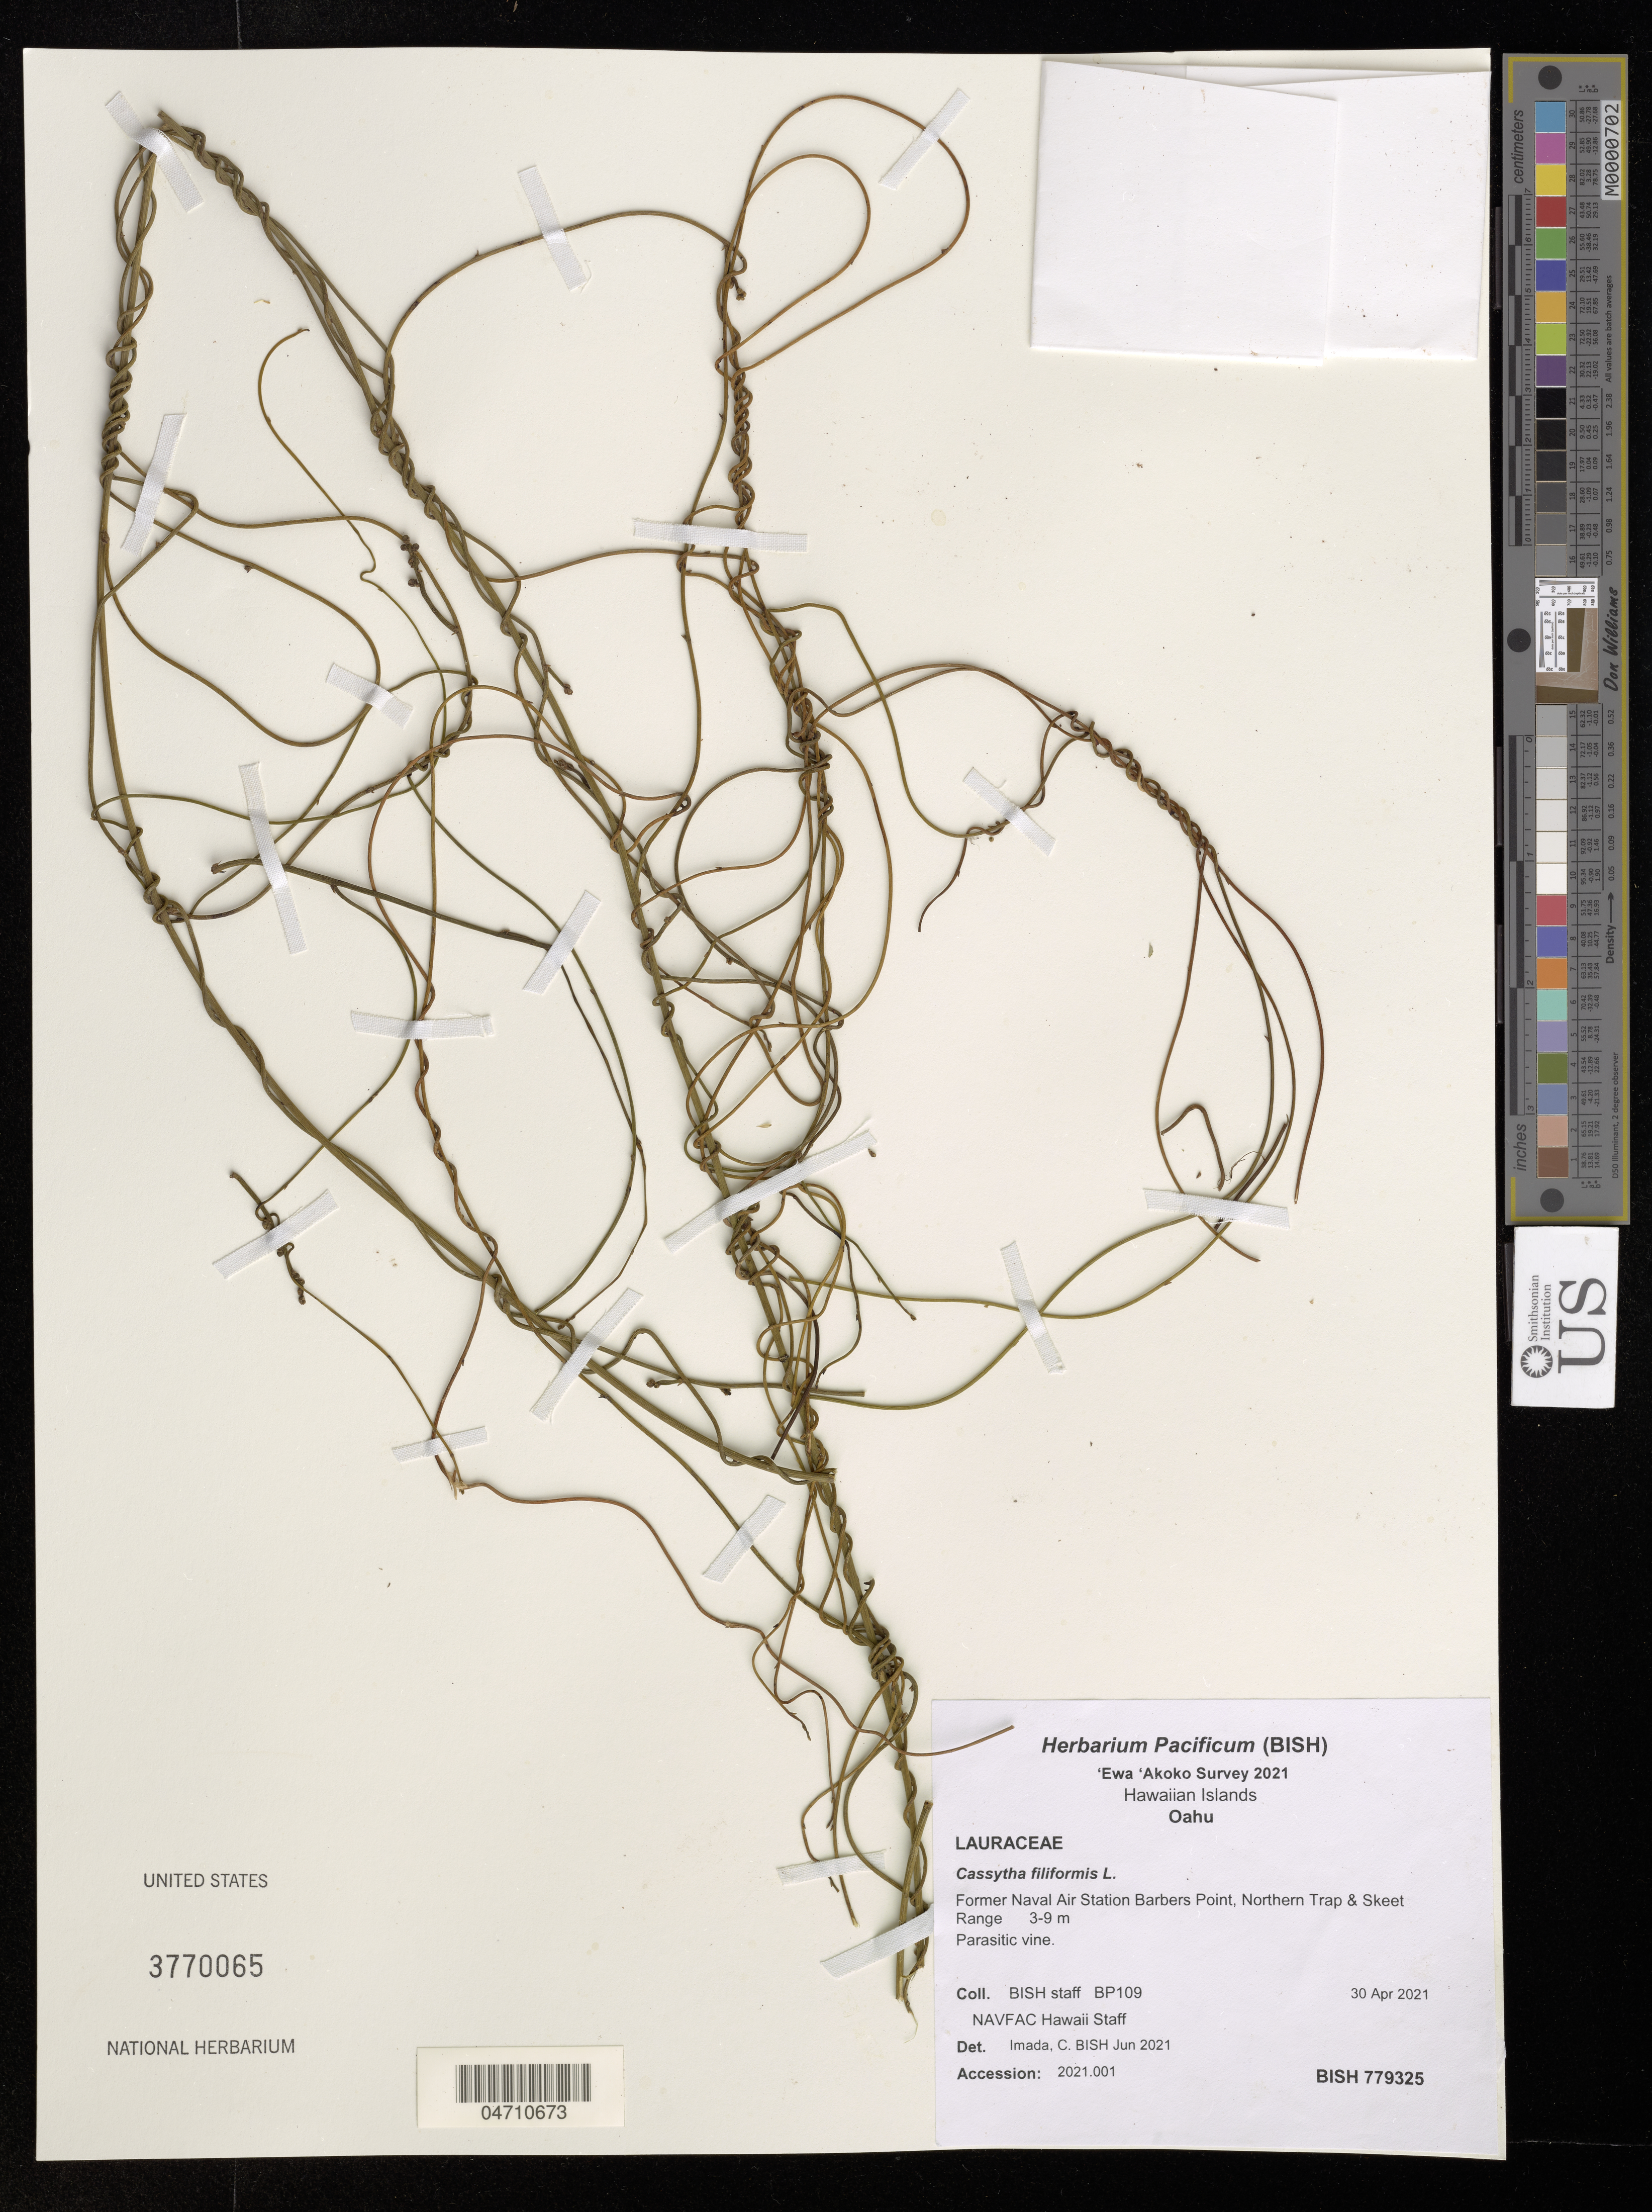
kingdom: Plantae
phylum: Tracheophyta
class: Magnoliopsida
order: Laurales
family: Lauraceae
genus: Cassytha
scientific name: Cassytha filiformis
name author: L.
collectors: Bernice P. Bishop Museum & N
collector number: BP109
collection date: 2021-04-30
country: United States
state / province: Hawaii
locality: Hawaiian Islands. Oahu. Former Naval Air Station Barbers Point, Northern Trap & Skeet Range.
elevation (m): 3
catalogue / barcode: US 3770065